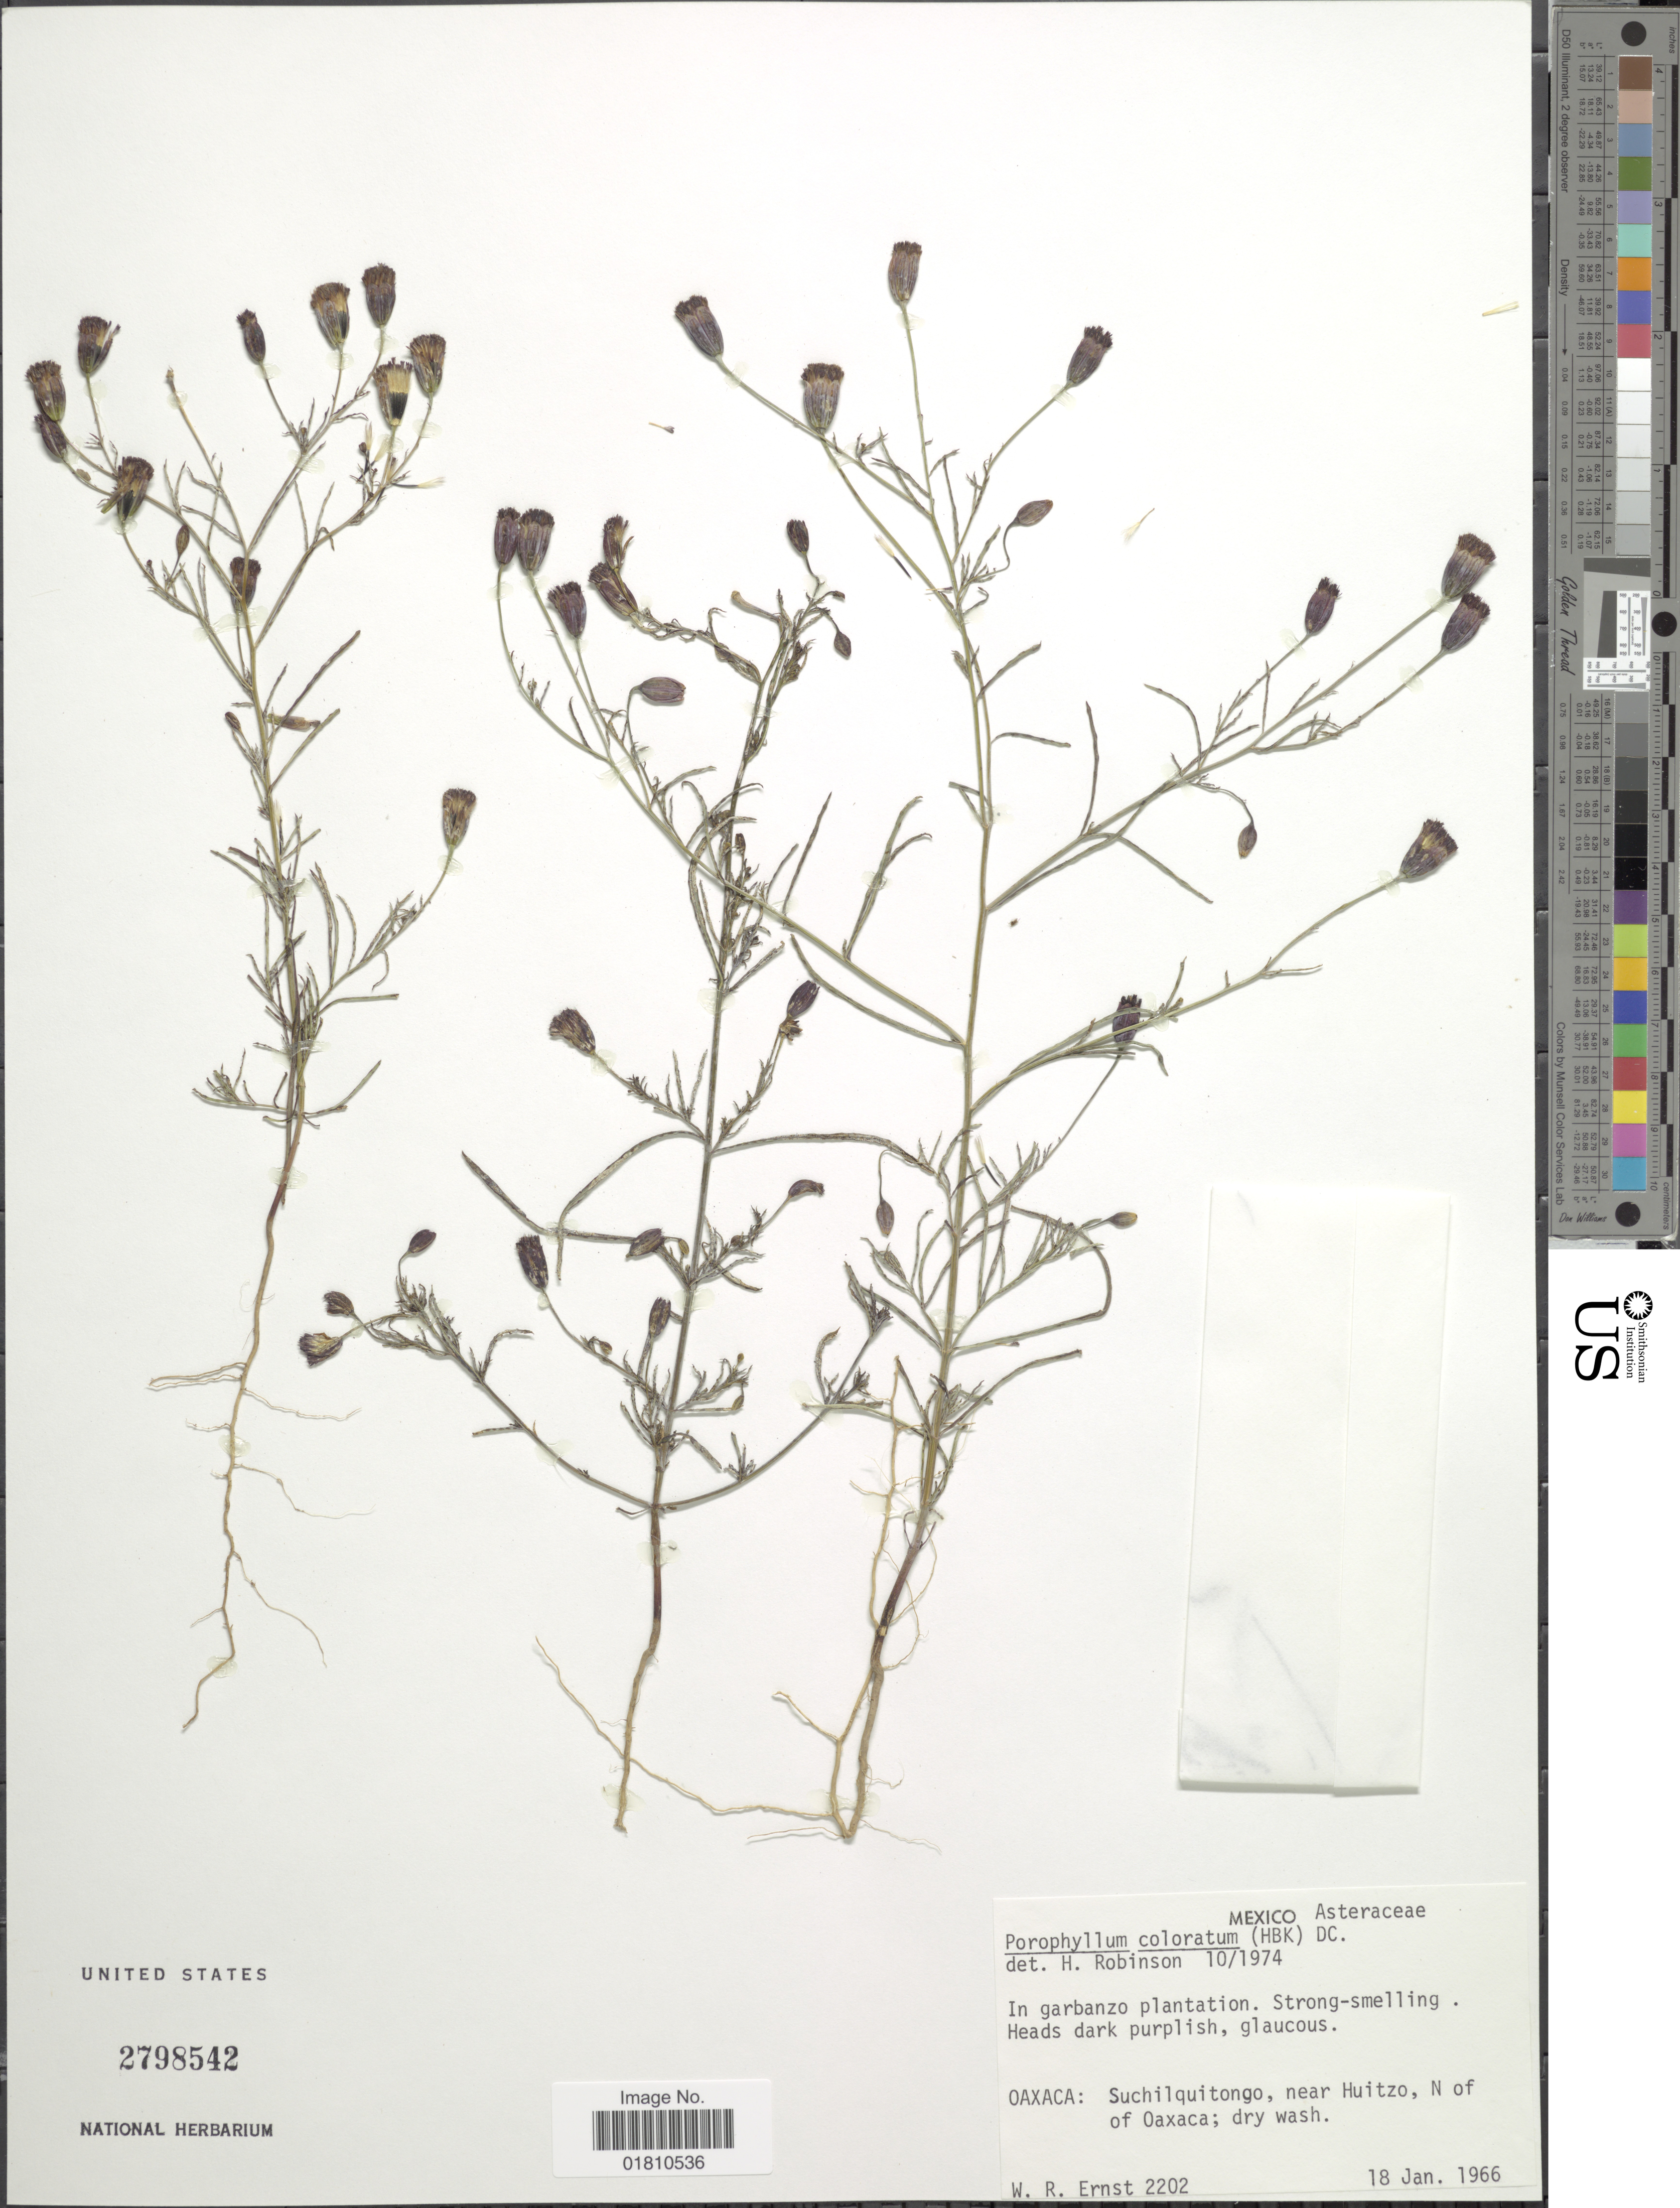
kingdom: Plantae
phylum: Tracheophyta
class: Magnoliopsida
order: Asterales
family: Asteraceae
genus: Porophyllum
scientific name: Porophyllum coloratum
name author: (Kunth) DC.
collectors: W. R. Ernst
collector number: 2202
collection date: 1966-01-18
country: Mexico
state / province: Oaxaca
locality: In garbanzo plantation, Suchilquitongo, near Huitzo, N of Oaxaca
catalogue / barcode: US 2798542